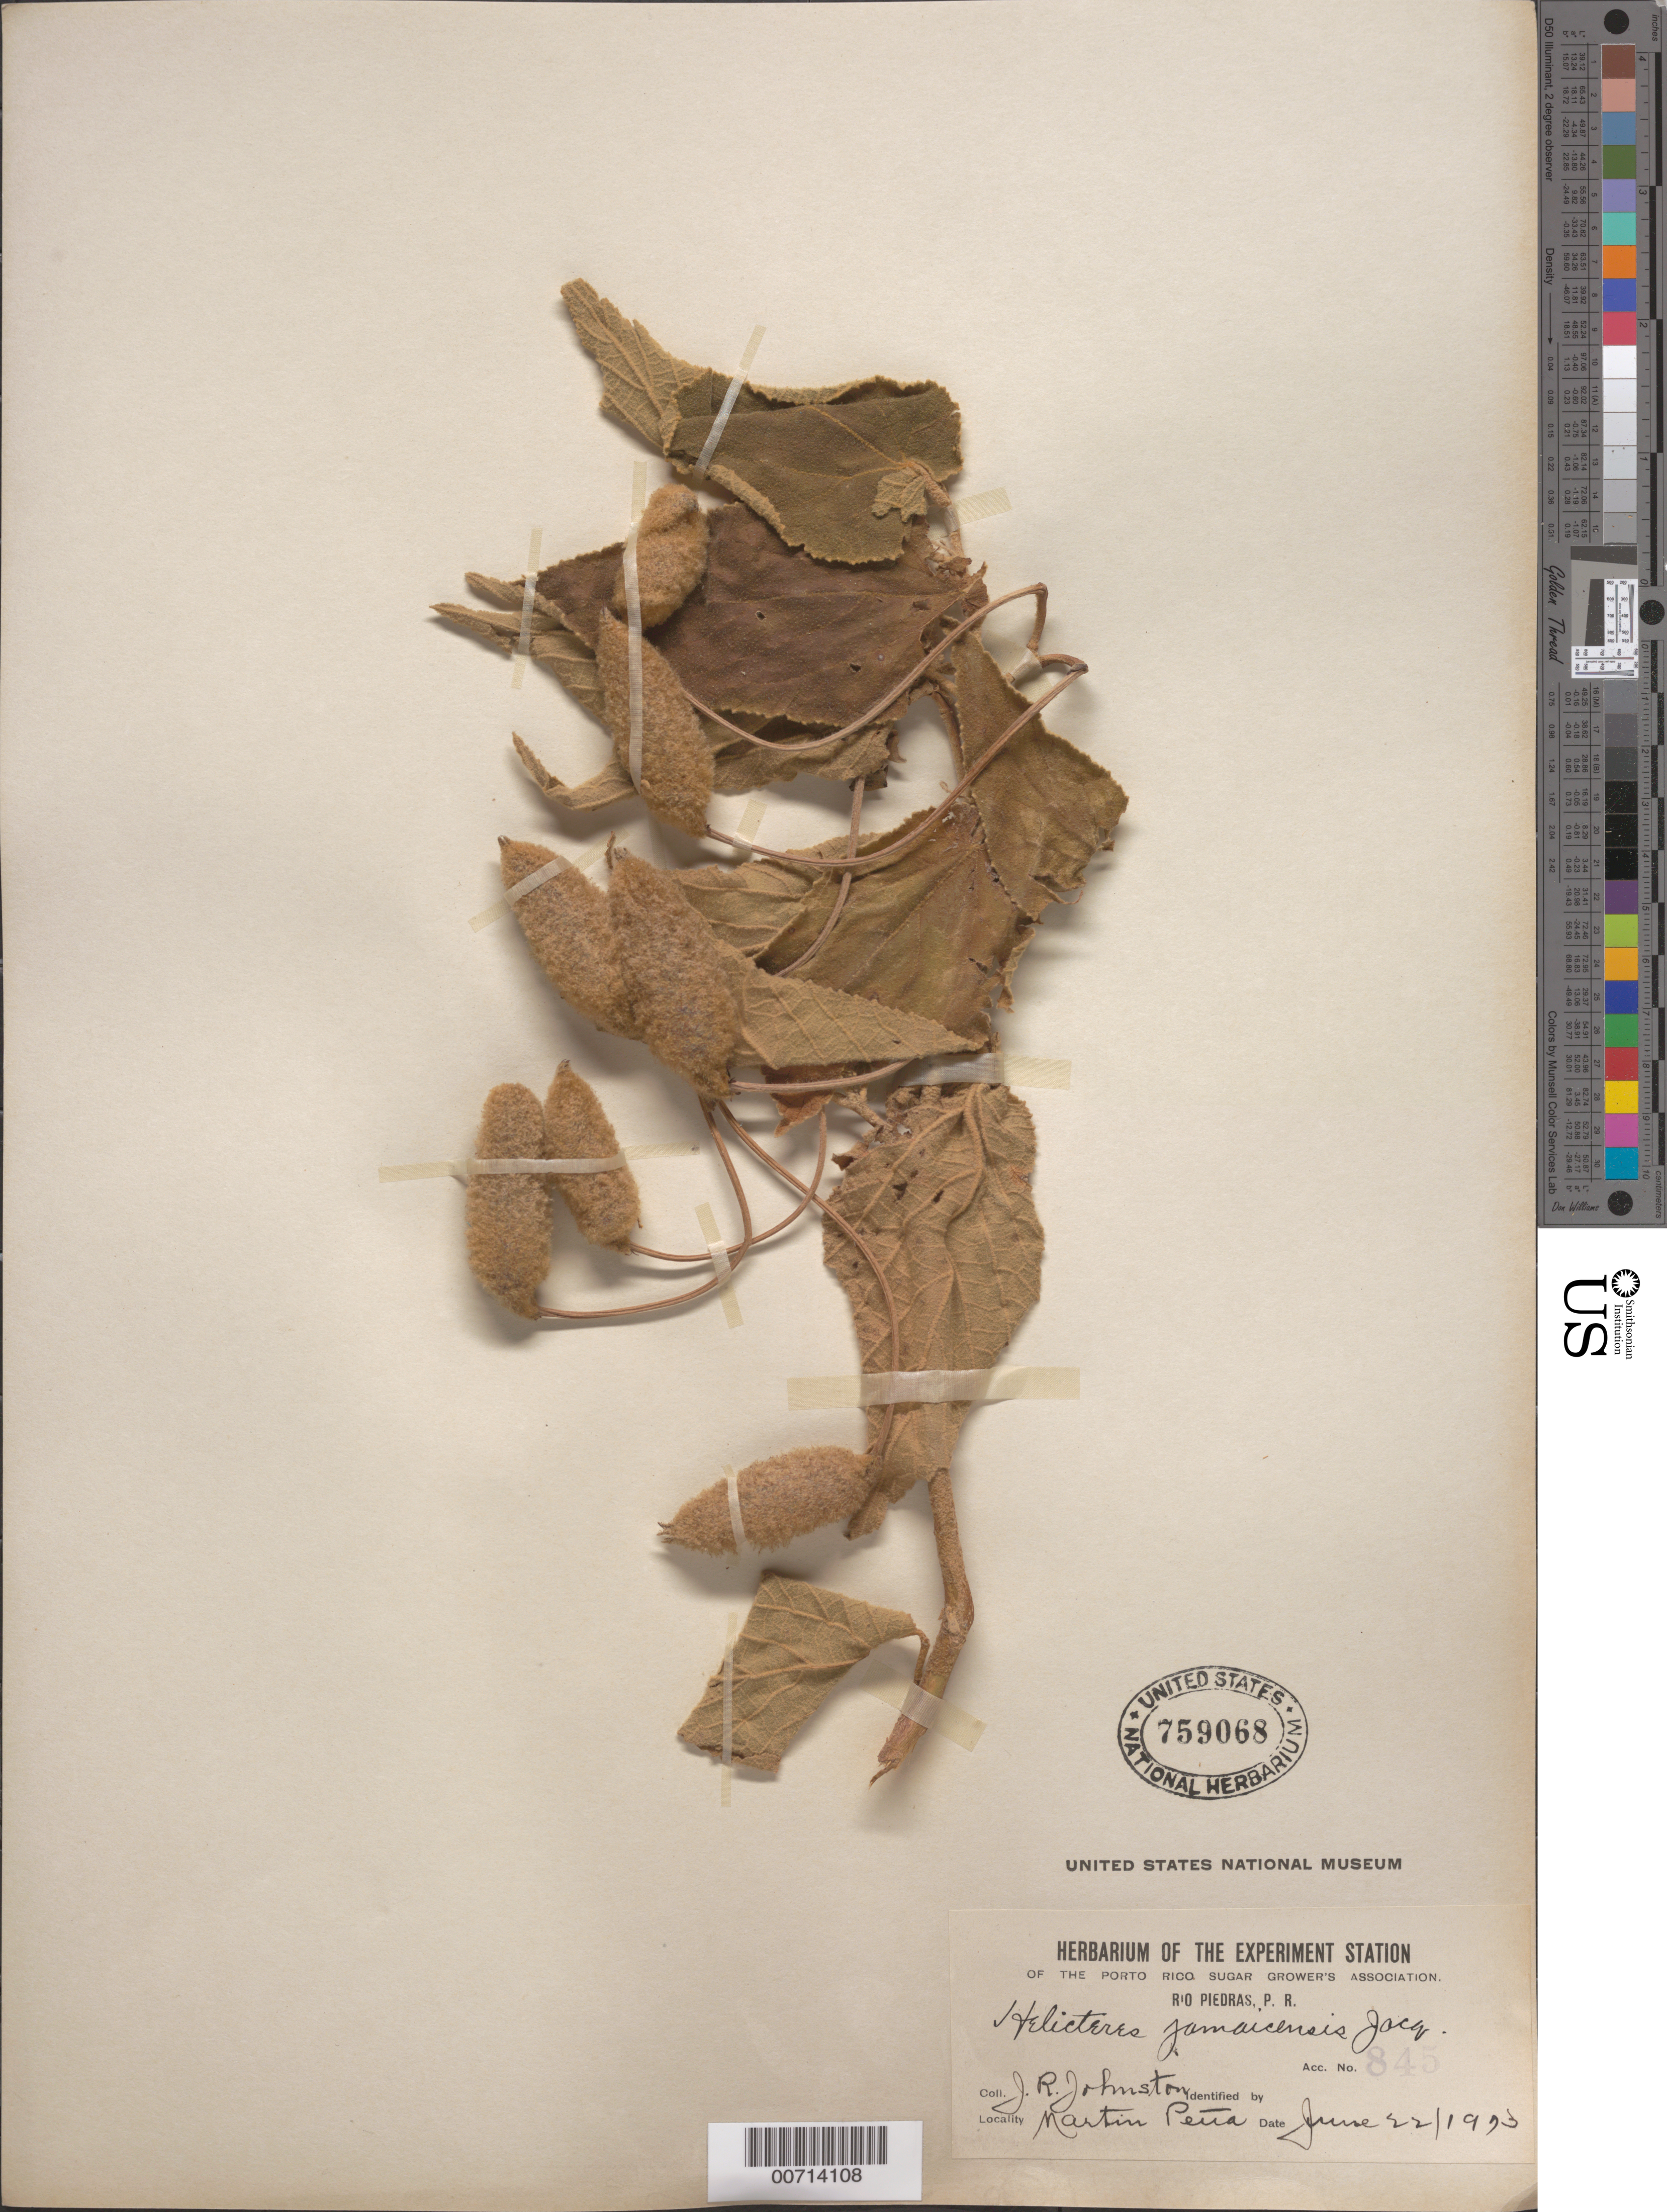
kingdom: Plantae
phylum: Tracheophyta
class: Magnoliopsida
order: Malvales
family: Malvaceae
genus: Helicteres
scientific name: Helicteres jamaicensis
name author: Jacq.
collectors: J. Johnston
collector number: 845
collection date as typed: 22 Jun 1973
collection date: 1973-06-22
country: Puerto Rico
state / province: San Juan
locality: Martín Peña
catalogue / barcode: US 759068